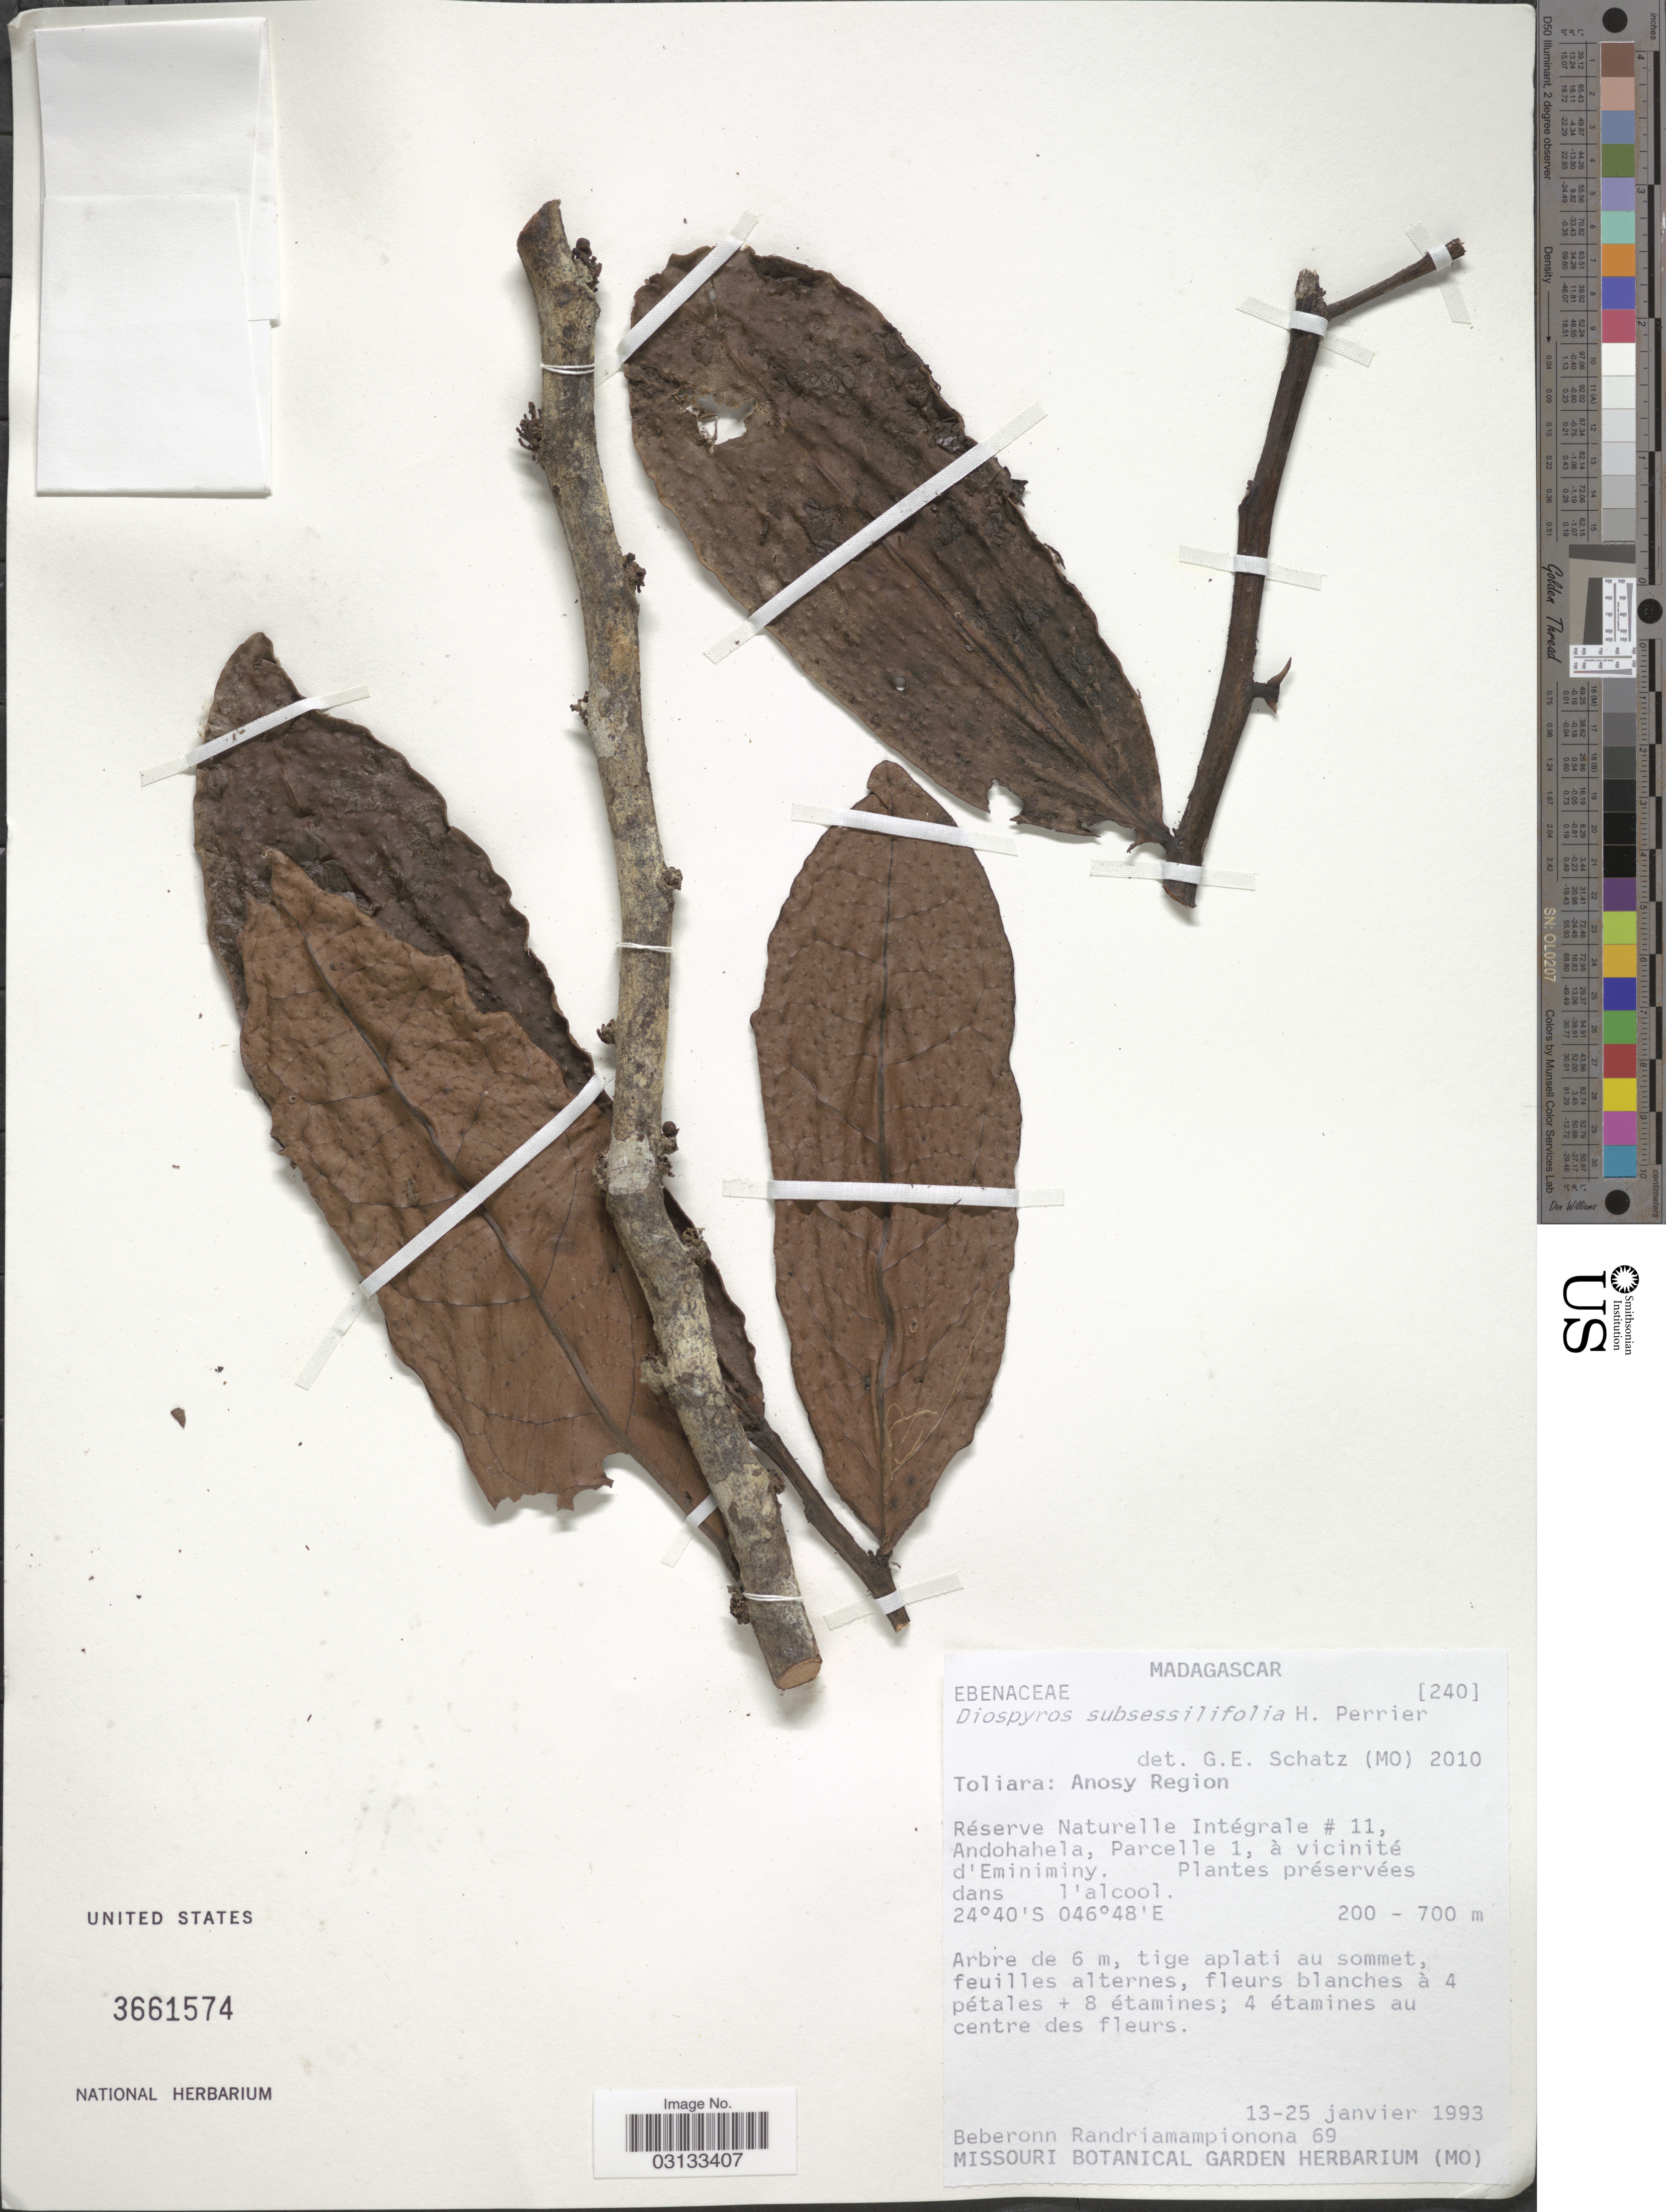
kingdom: Plantae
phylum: Tracheophyta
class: Magnoliopsida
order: Ericales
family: Ebenaceae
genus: Diospyros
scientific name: Diospyros subsessilifolia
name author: H. Perrier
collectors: B. Randriamampionona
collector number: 69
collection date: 1993-01-13/1993-01-25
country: Madagascar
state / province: Anosy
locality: Toliara: Anosy Region, Réserve Naturelle Intégrale # 11, Andohahela, Parcelle 1, à vicinité d'Eminiminy.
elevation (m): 200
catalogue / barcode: US 3661574